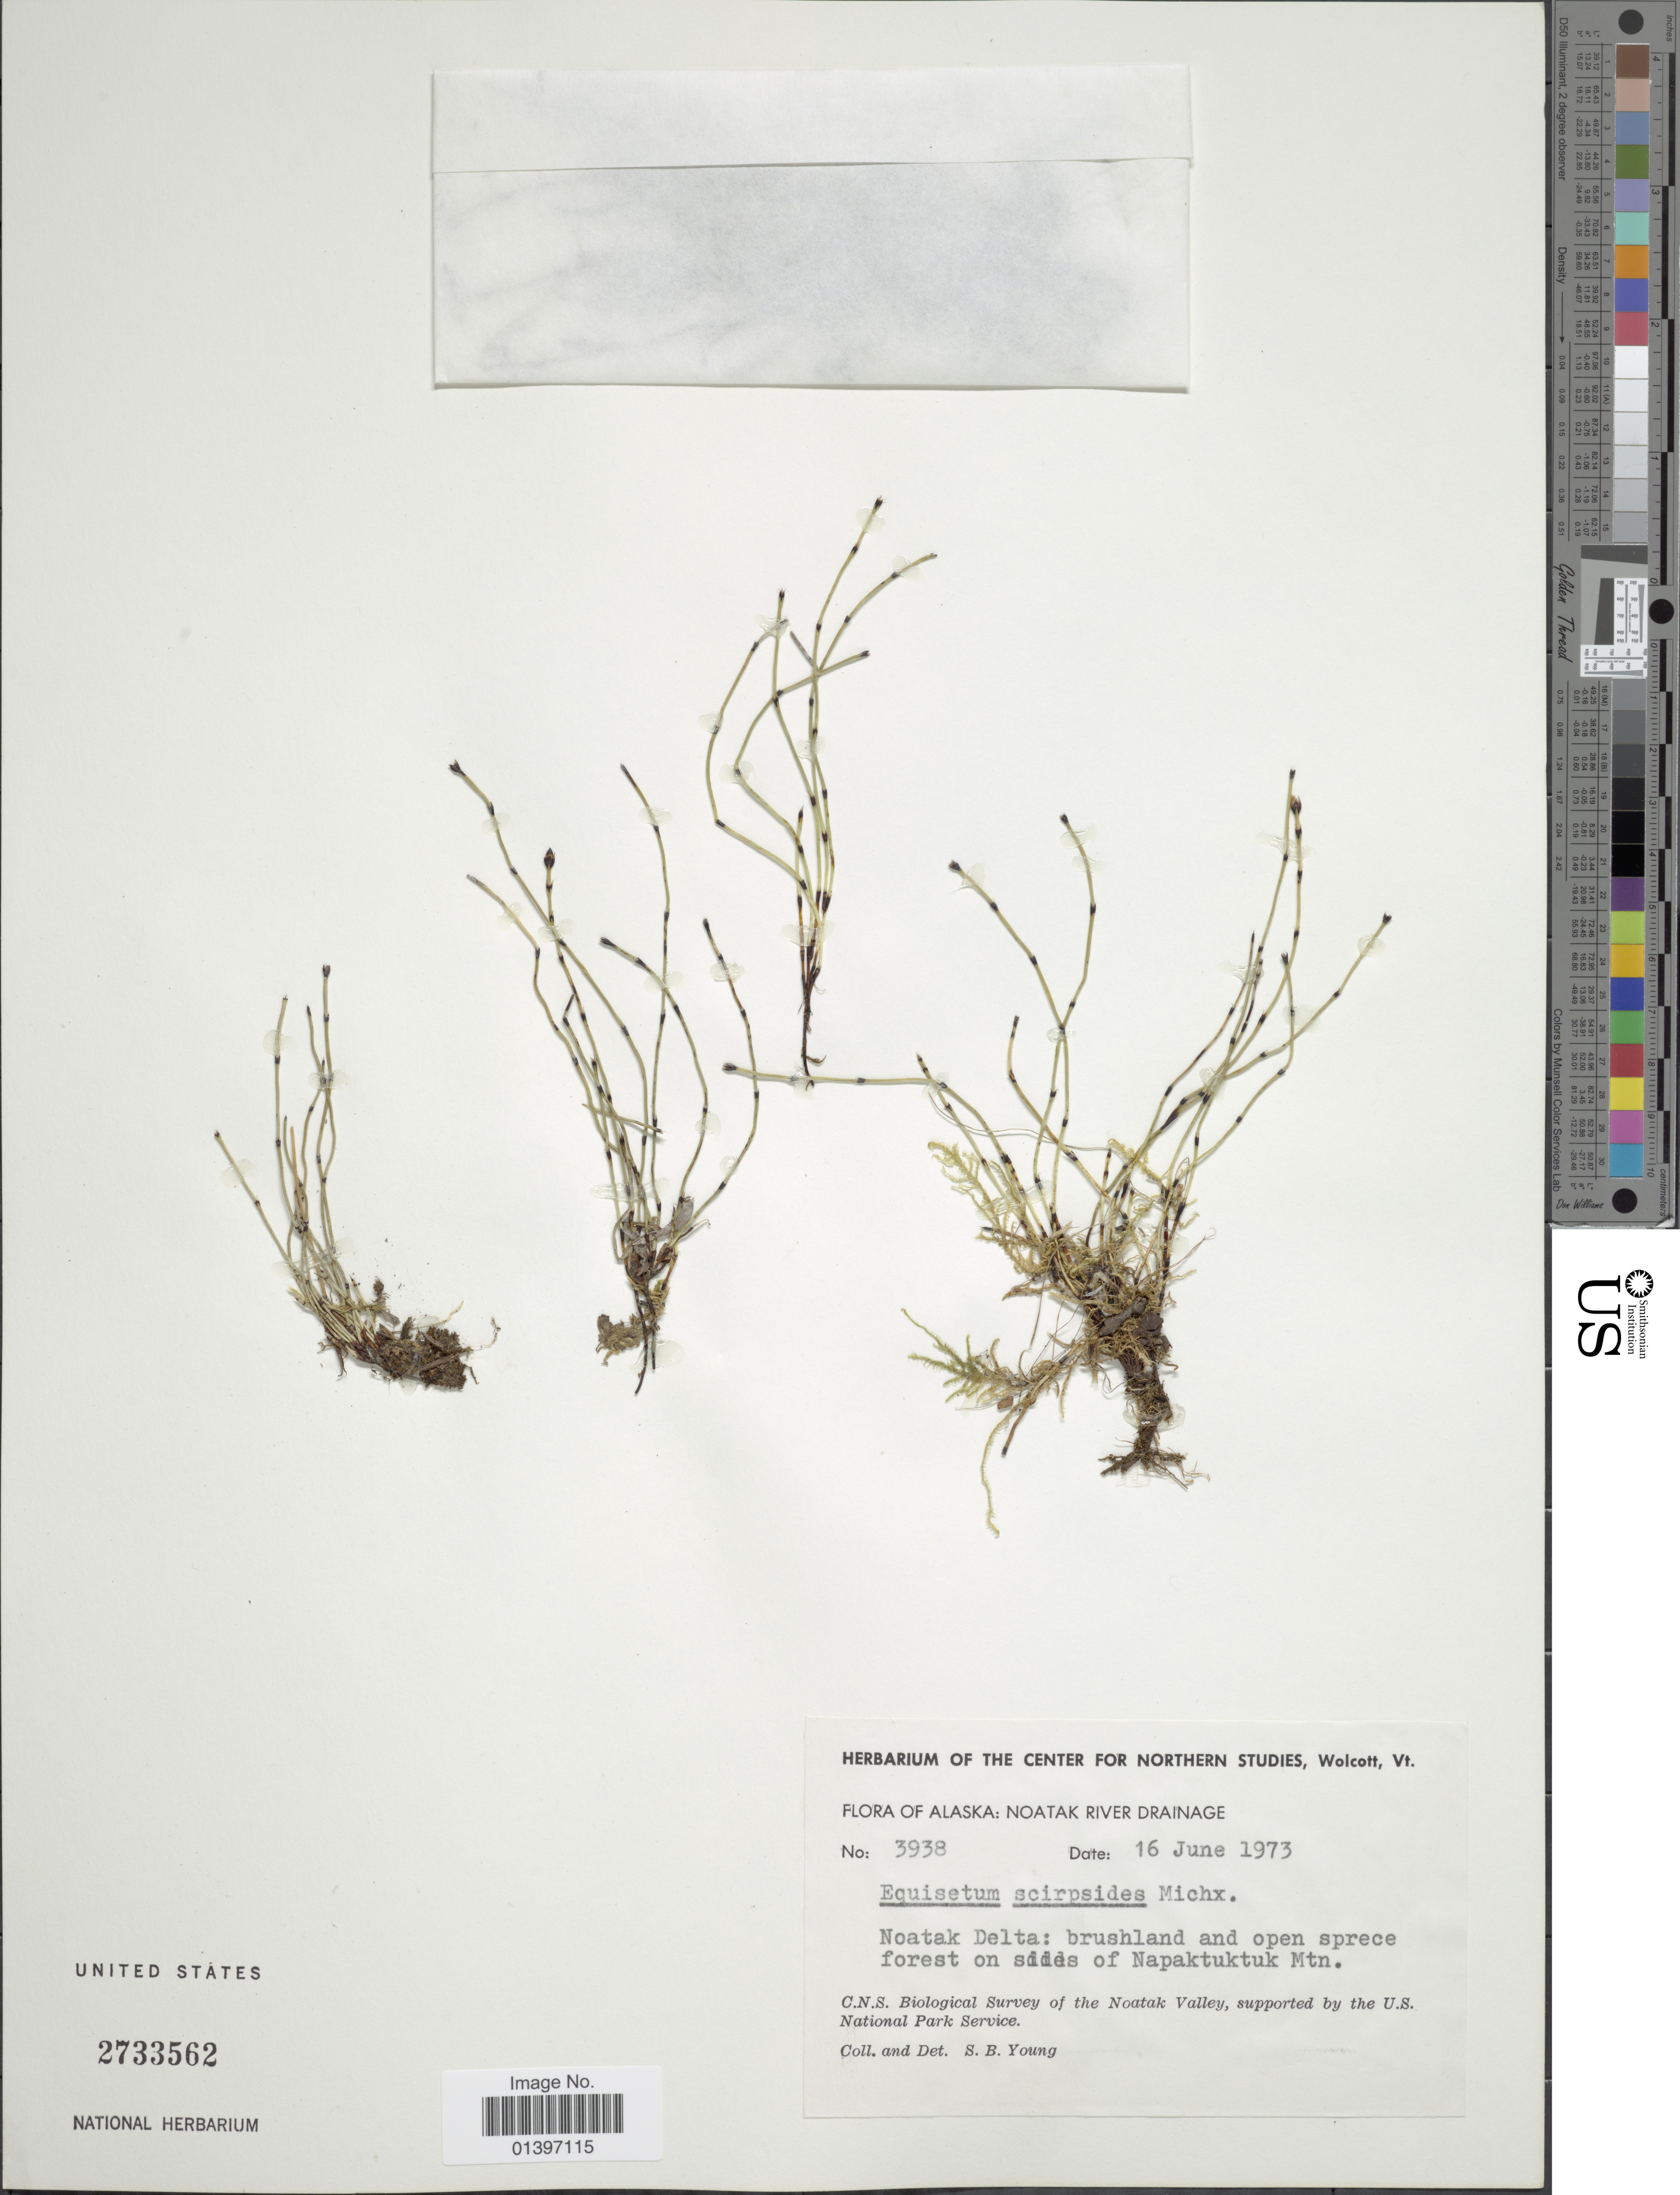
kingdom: Plantae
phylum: Tracheophyta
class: Polypodiopsida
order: Equisetales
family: Equisetaceae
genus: Equisetum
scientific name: Equisetum scirpoides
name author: Michx.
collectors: S. Young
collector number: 3938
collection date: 1973-06-16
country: United States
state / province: Alaska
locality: Noatak river Drainage, Noatak Delta: brushland and open sprece forest on sides of Napaktuktuk Mtn.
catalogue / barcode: US 2733562